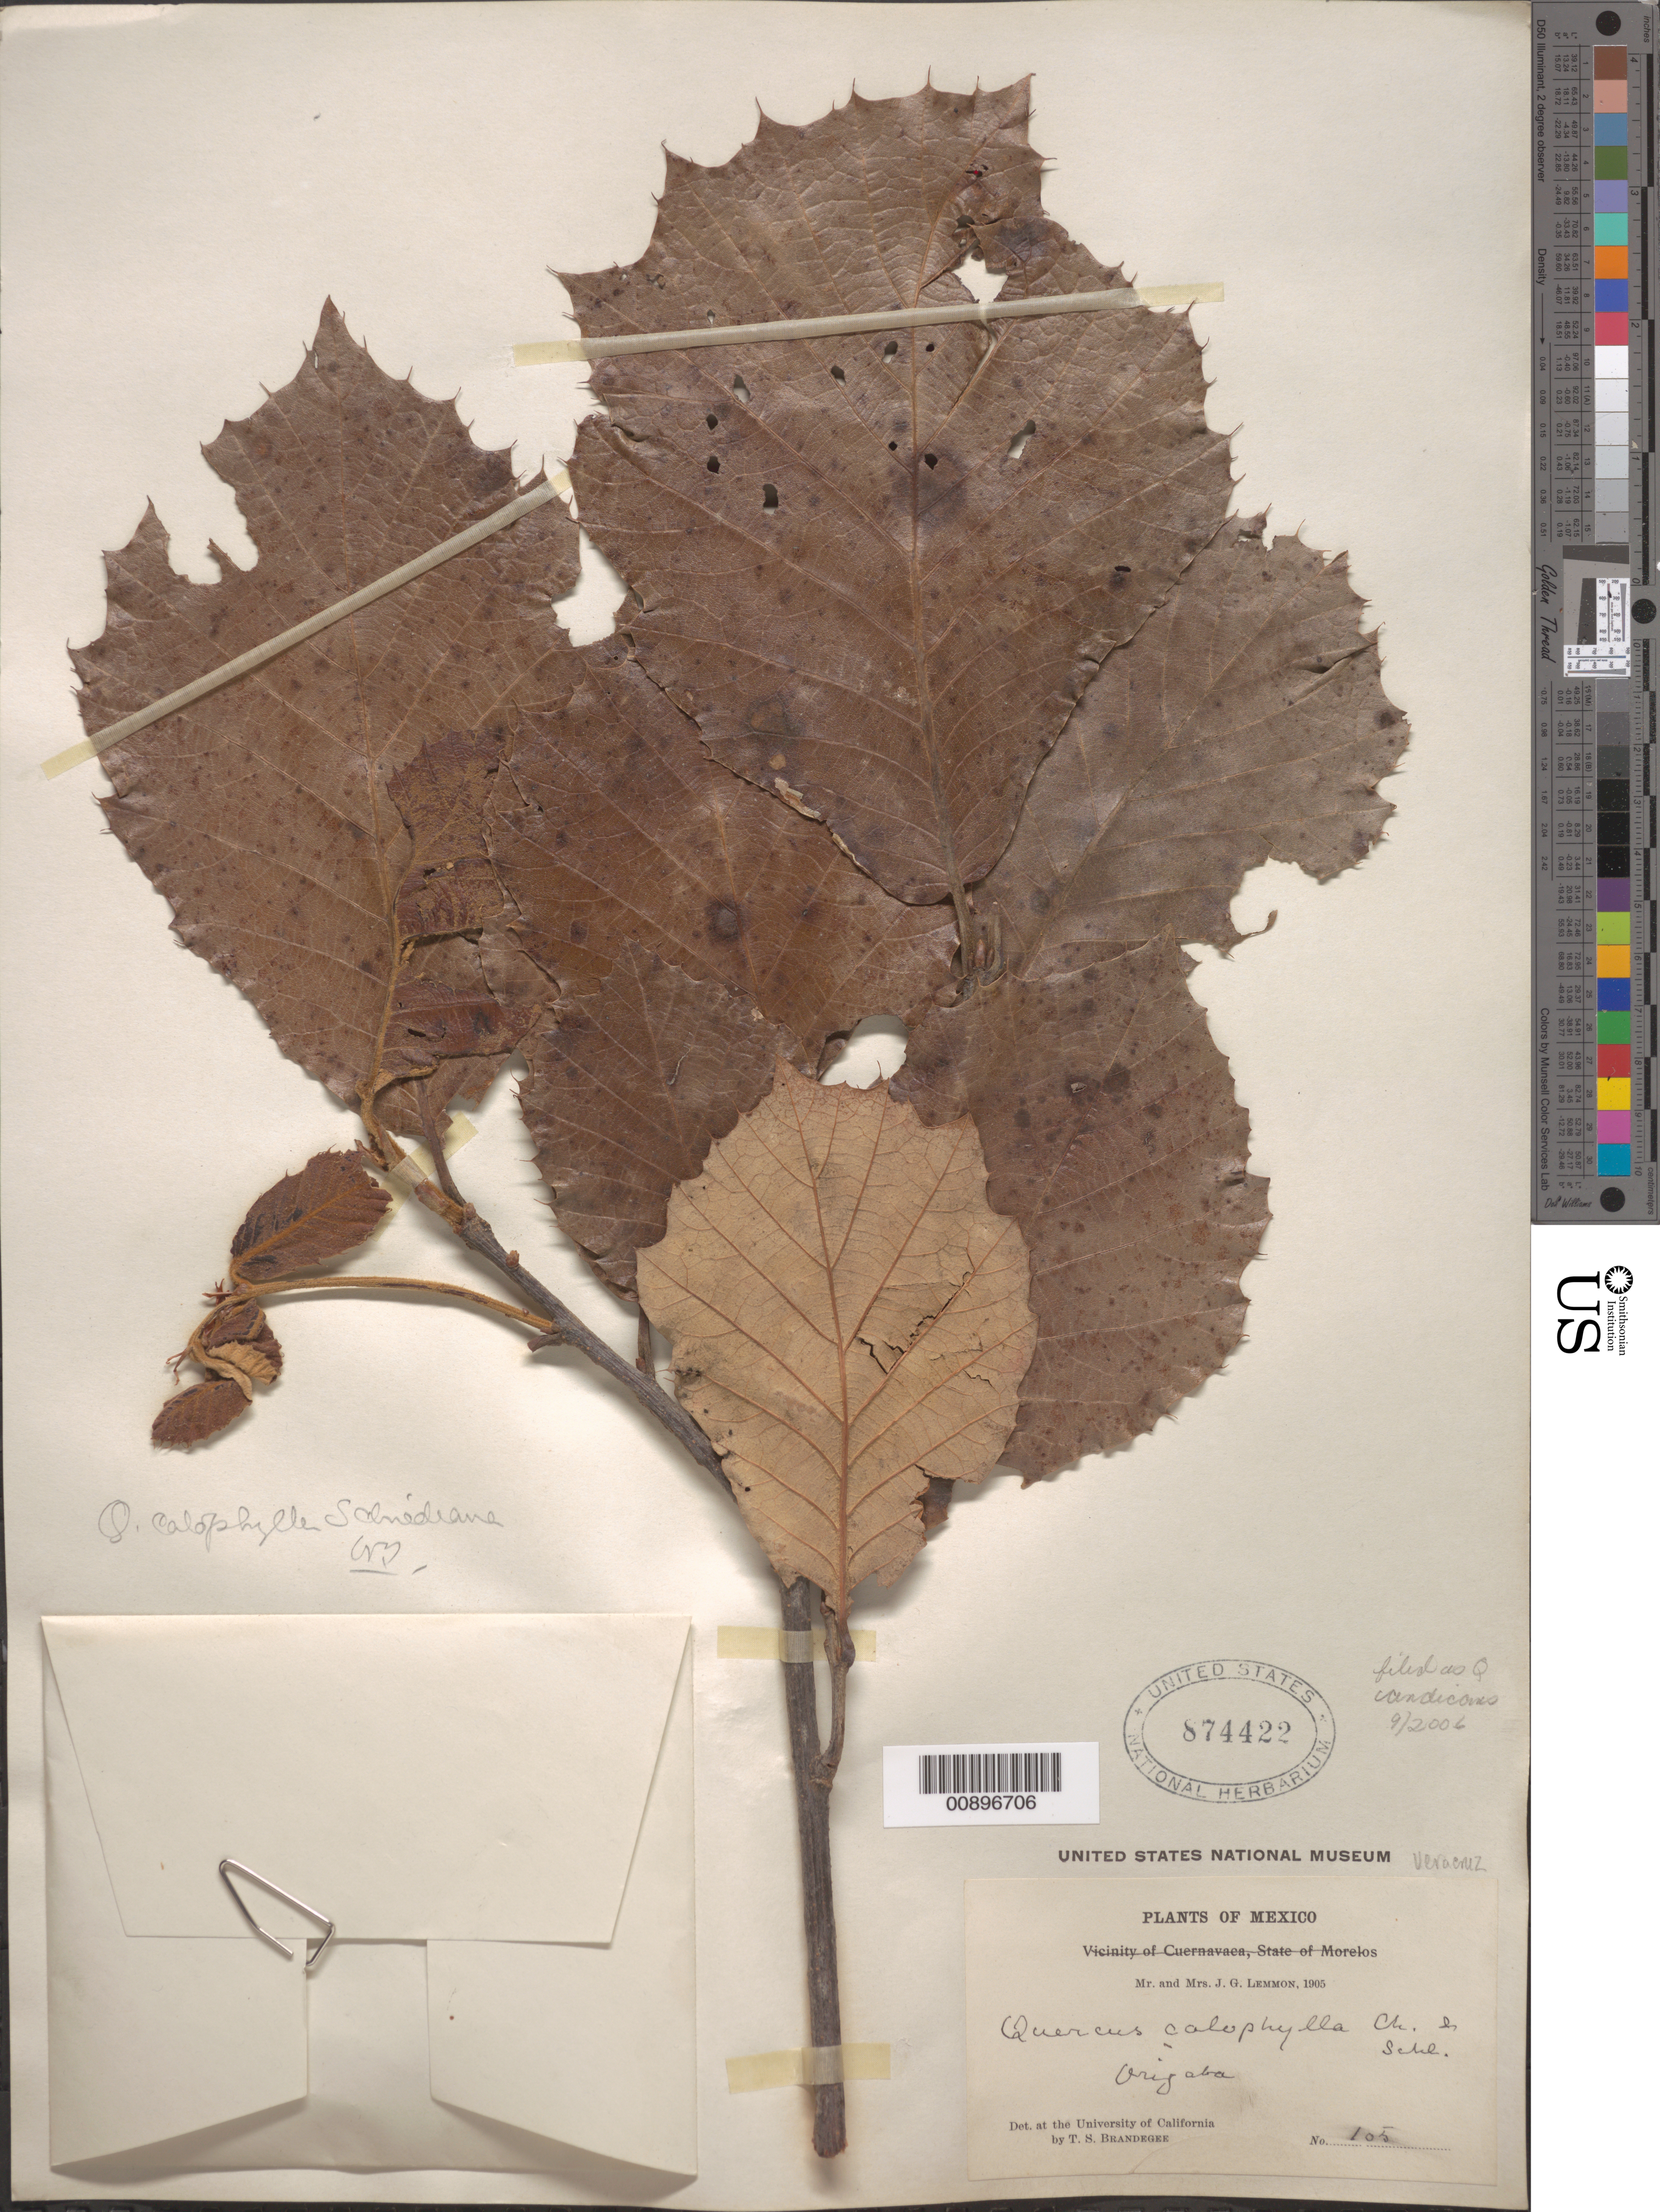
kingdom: Plantae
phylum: Tracheophyta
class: Magnoliopsida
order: Fagales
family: Fagaceae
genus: Quercus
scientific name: Quercus candicans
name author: Née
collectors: J. G. Lemmon & J. Lemmon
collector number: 105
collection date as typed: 1905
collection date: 1905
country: Mexico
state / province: Veracruz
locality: Orizaba.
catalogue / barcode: US 874422